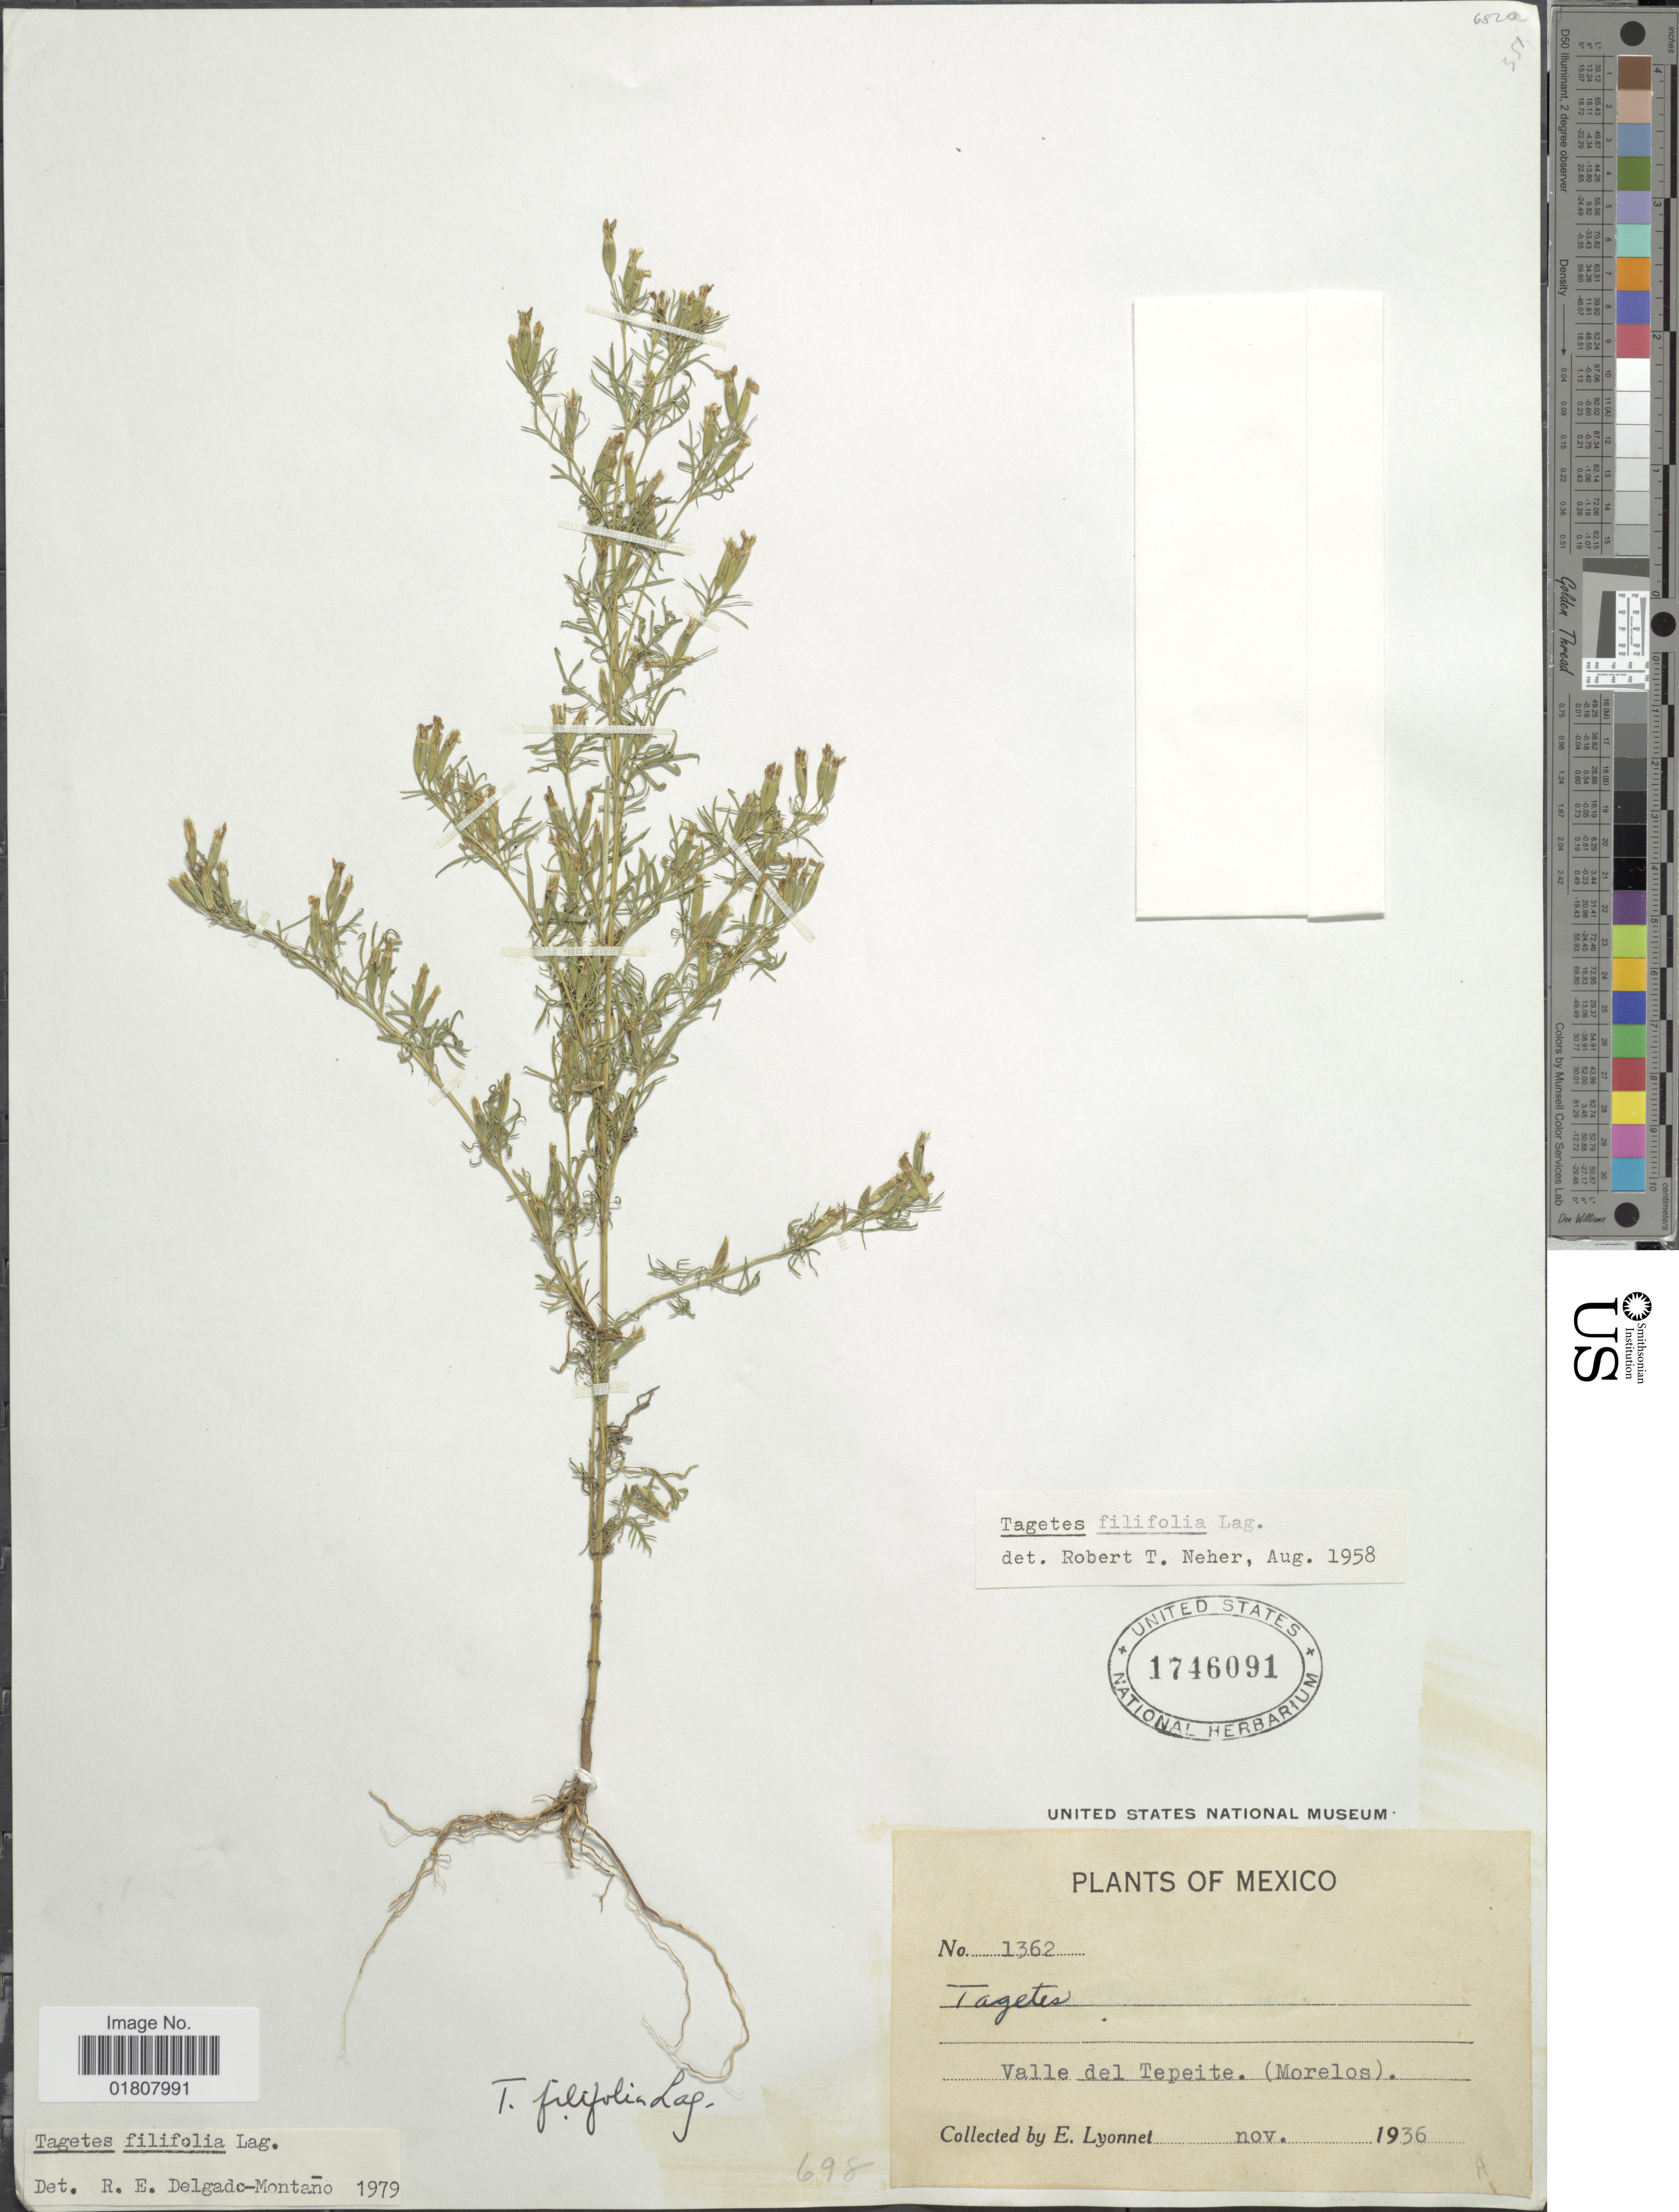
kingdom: Plantae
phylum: Tracheophyta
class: Magnoliopsida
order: Asterales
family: Asteraceae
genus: Tagetes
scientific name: Tagetes filifolia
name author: Lag.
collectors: E. Lyonnet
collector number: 1362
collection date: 1936-11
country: Mexico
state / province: Morelos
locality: Valle del Tepeite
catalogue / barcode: US 1746091